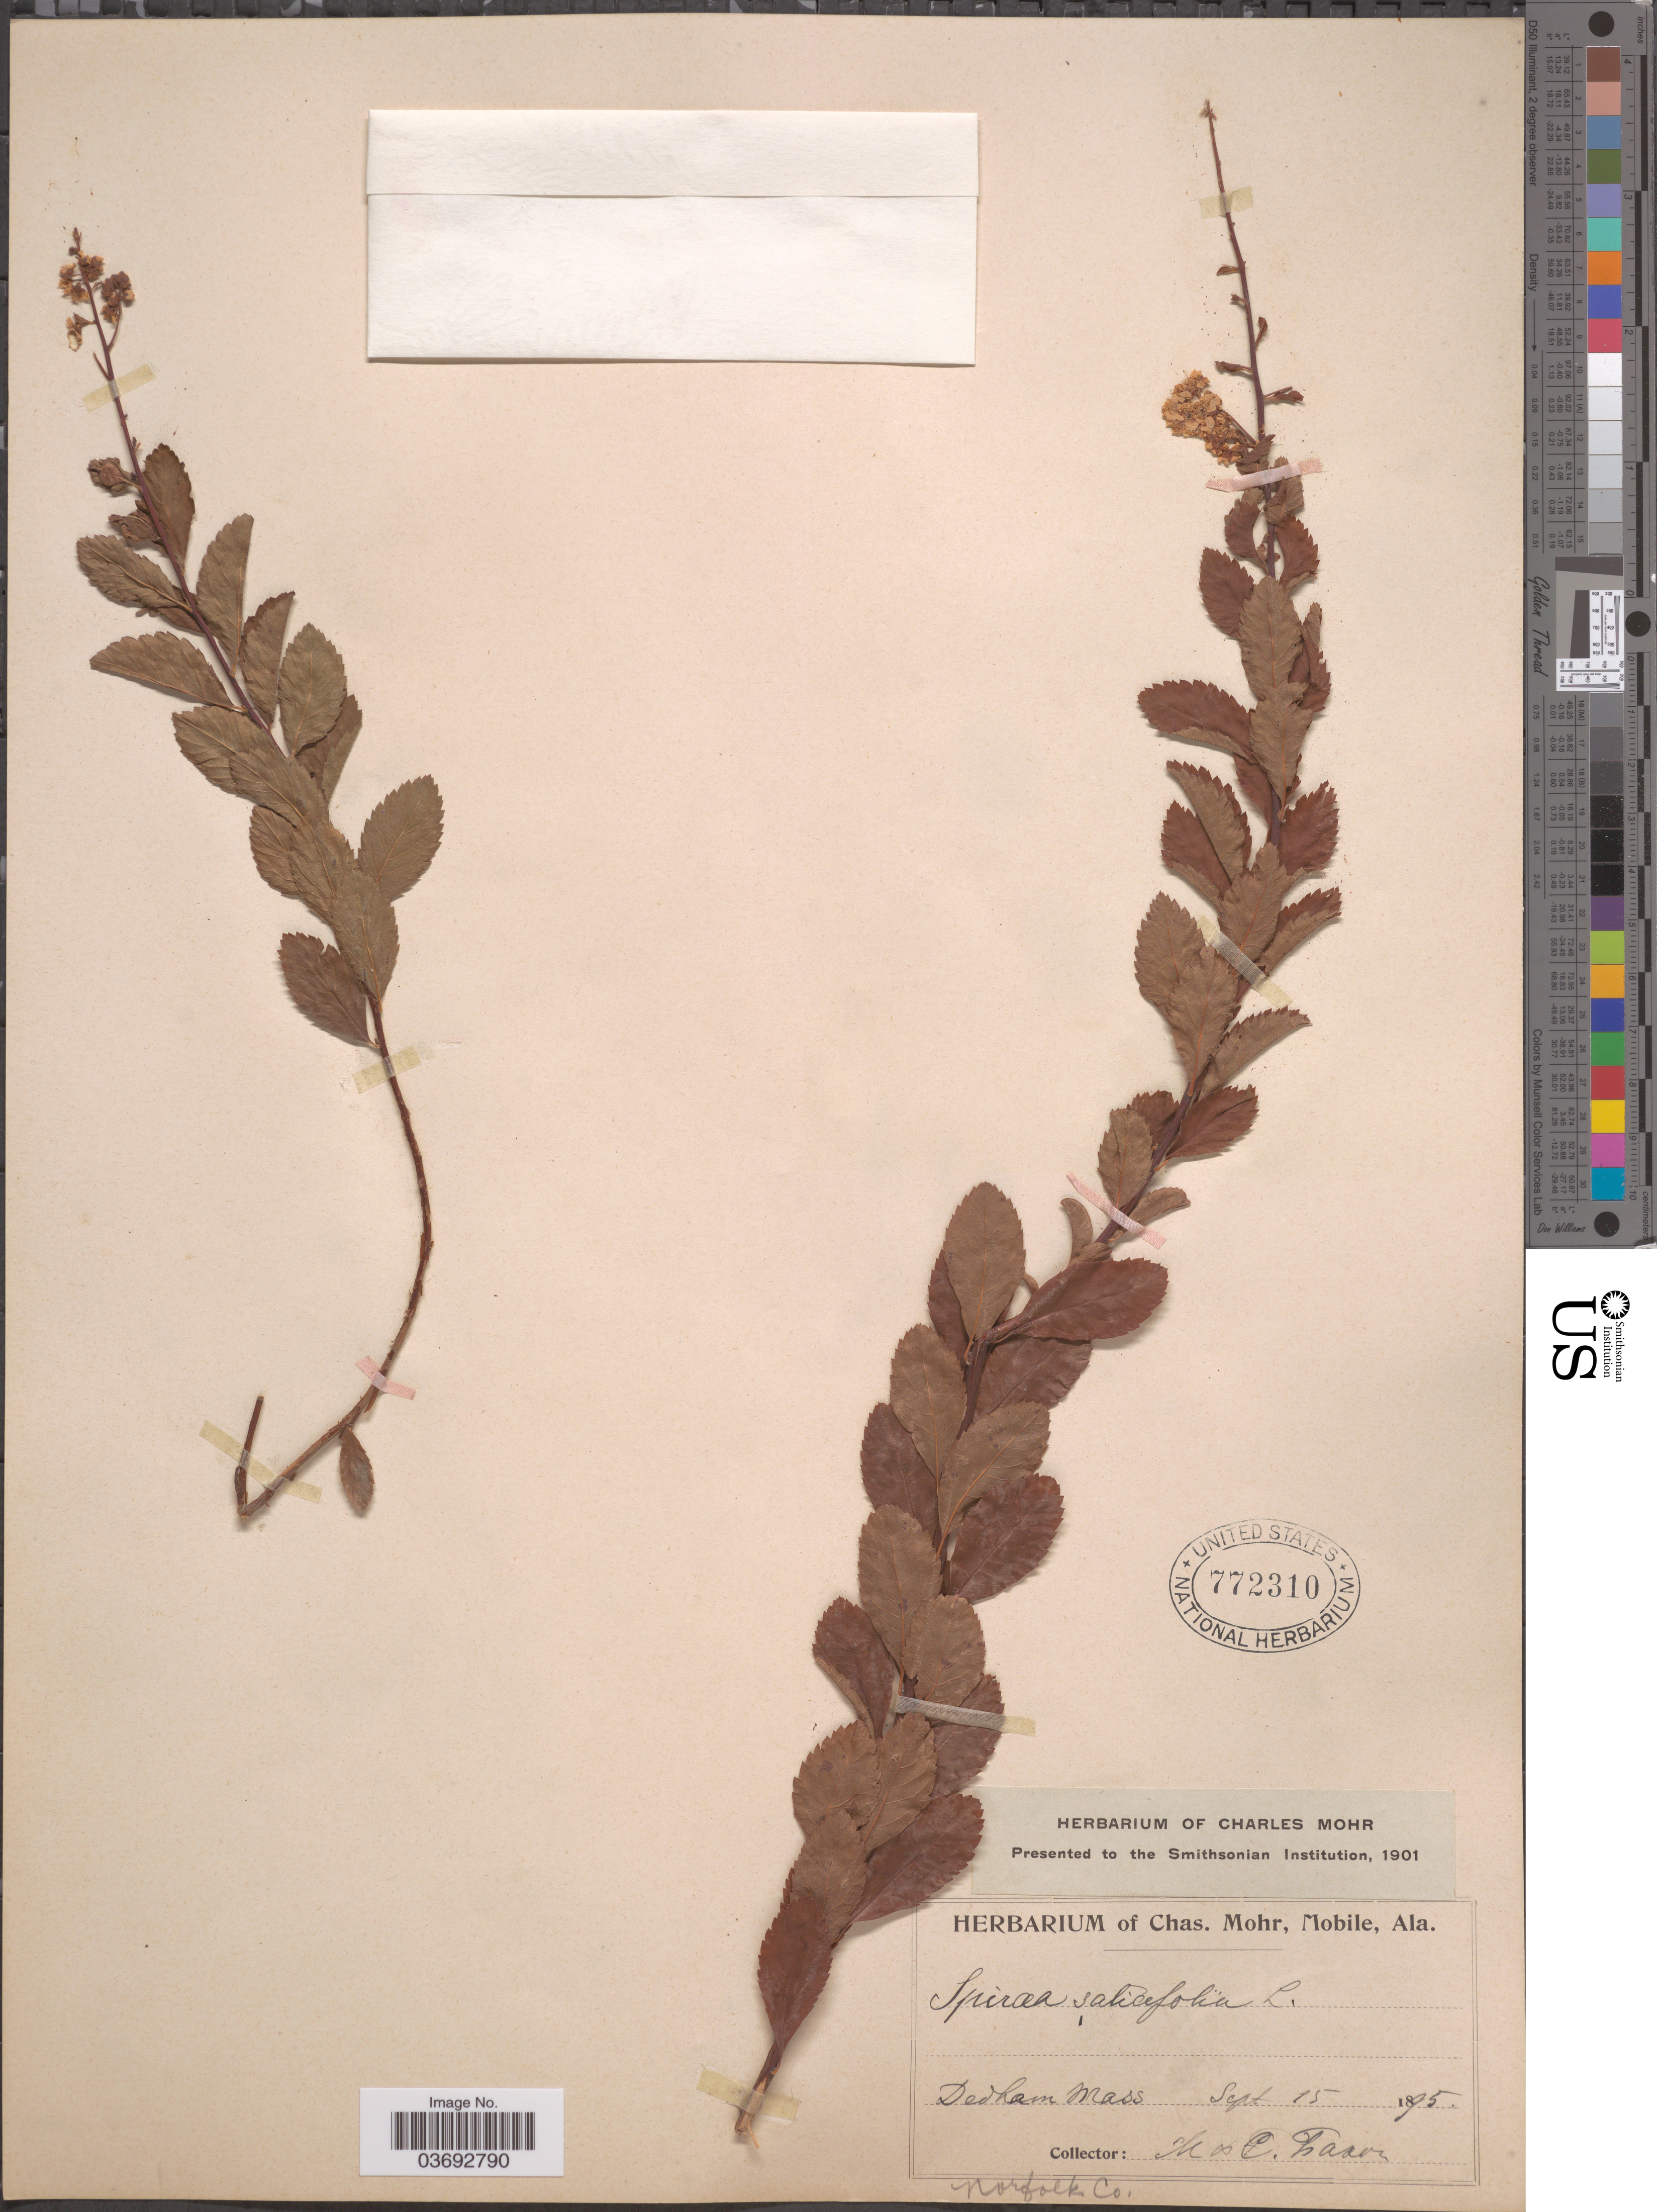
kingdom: Plantae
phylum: Tracheophyta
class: Magnoliopsida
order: Rosales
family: Rosaceae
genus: Spiraea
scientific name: Spiraea salicifolia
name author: L.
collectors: M. Faxon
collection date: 1895-09-15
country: United States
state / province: Massachusetts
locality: Dedham. Norfolk Co.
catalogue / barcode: US 772310